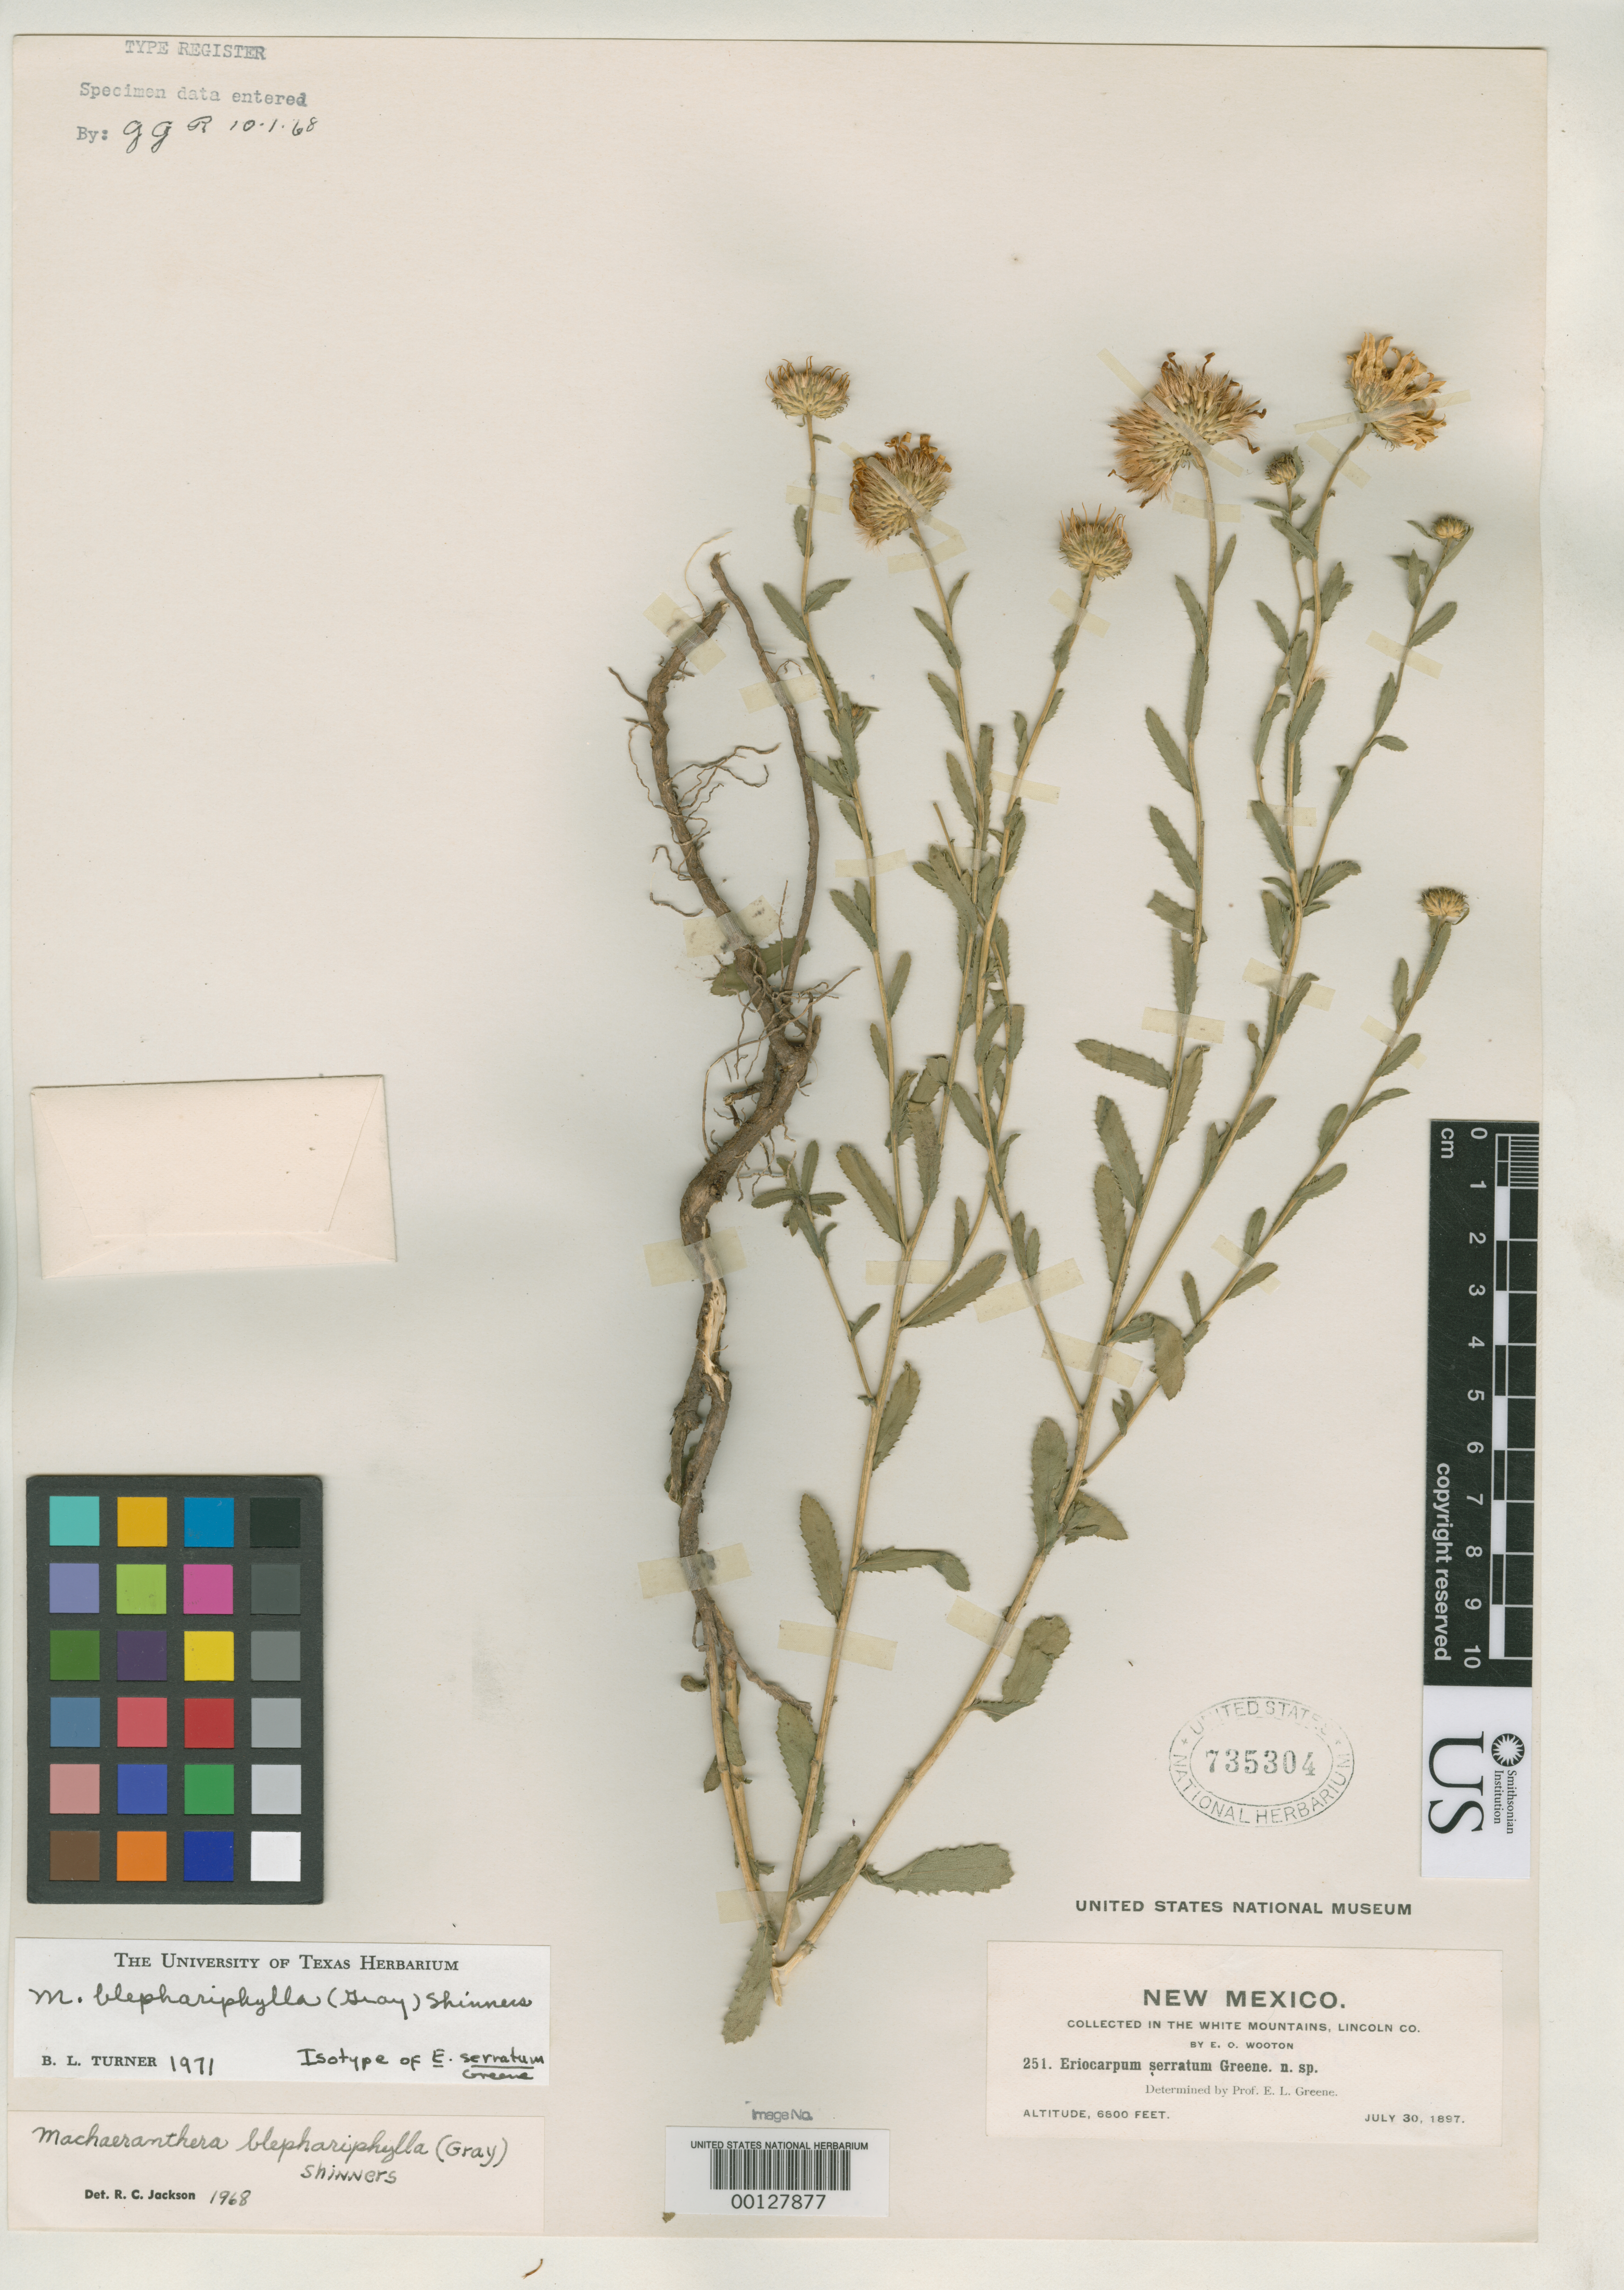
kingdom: Plantae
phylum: Tracheophyta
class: Magnoliopsida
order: Asterales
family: Asteraceae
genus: Eriocarpum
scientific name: Eriocarpum serratum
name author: Greene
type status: Isotype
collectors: E. O. Wooton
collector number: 251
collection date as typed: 30 Jul 1897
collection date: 1897-07-30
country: United States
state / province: New Mexico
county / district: Lincoln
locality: White Mountains.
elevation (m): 1981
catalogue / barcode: US 735304